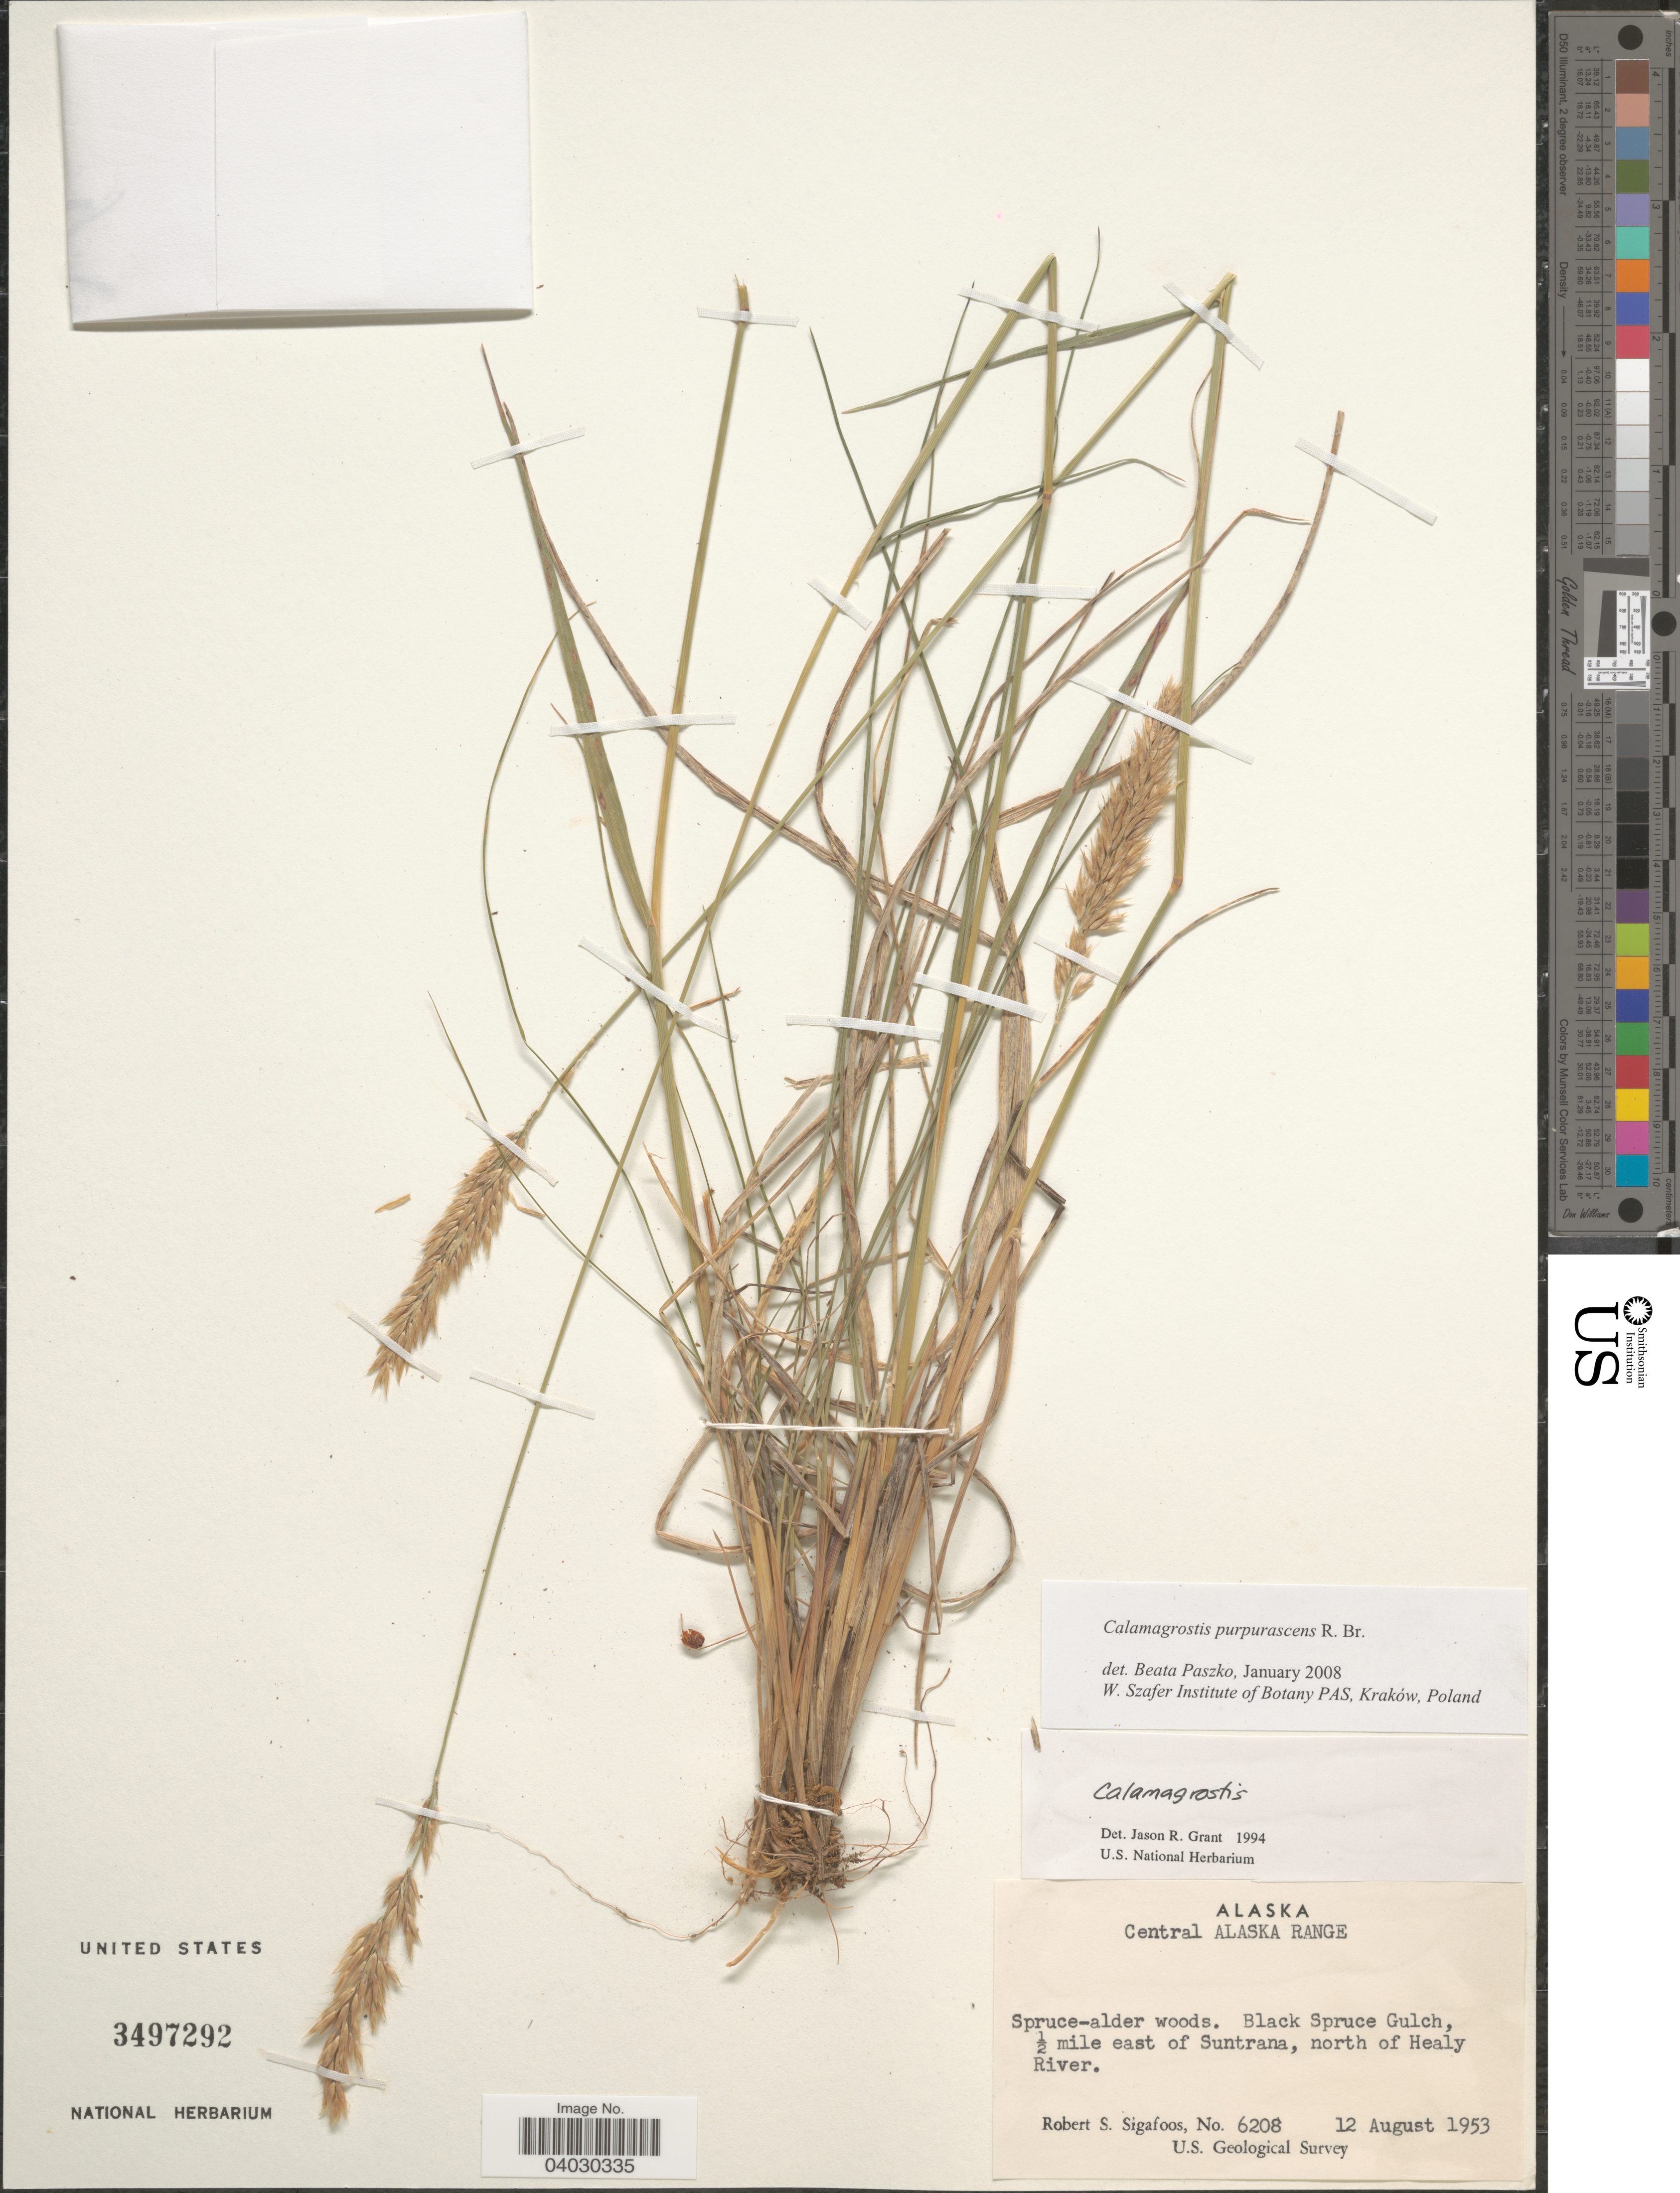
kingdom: Plantae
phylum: Tracheophyta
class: Liliopsida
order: Poales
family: Poaceae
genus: Calamagrostis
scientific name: Calamagrostis purpurascens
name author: R. Br.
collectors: R. Sigafoos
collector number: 6208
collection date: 1953-08-12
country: United States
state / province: Alaska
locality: Central Alaska Range. Black Spruce Gulch, ½ mile east of Suntrana, north of Healy River.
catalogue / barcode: US 3497292